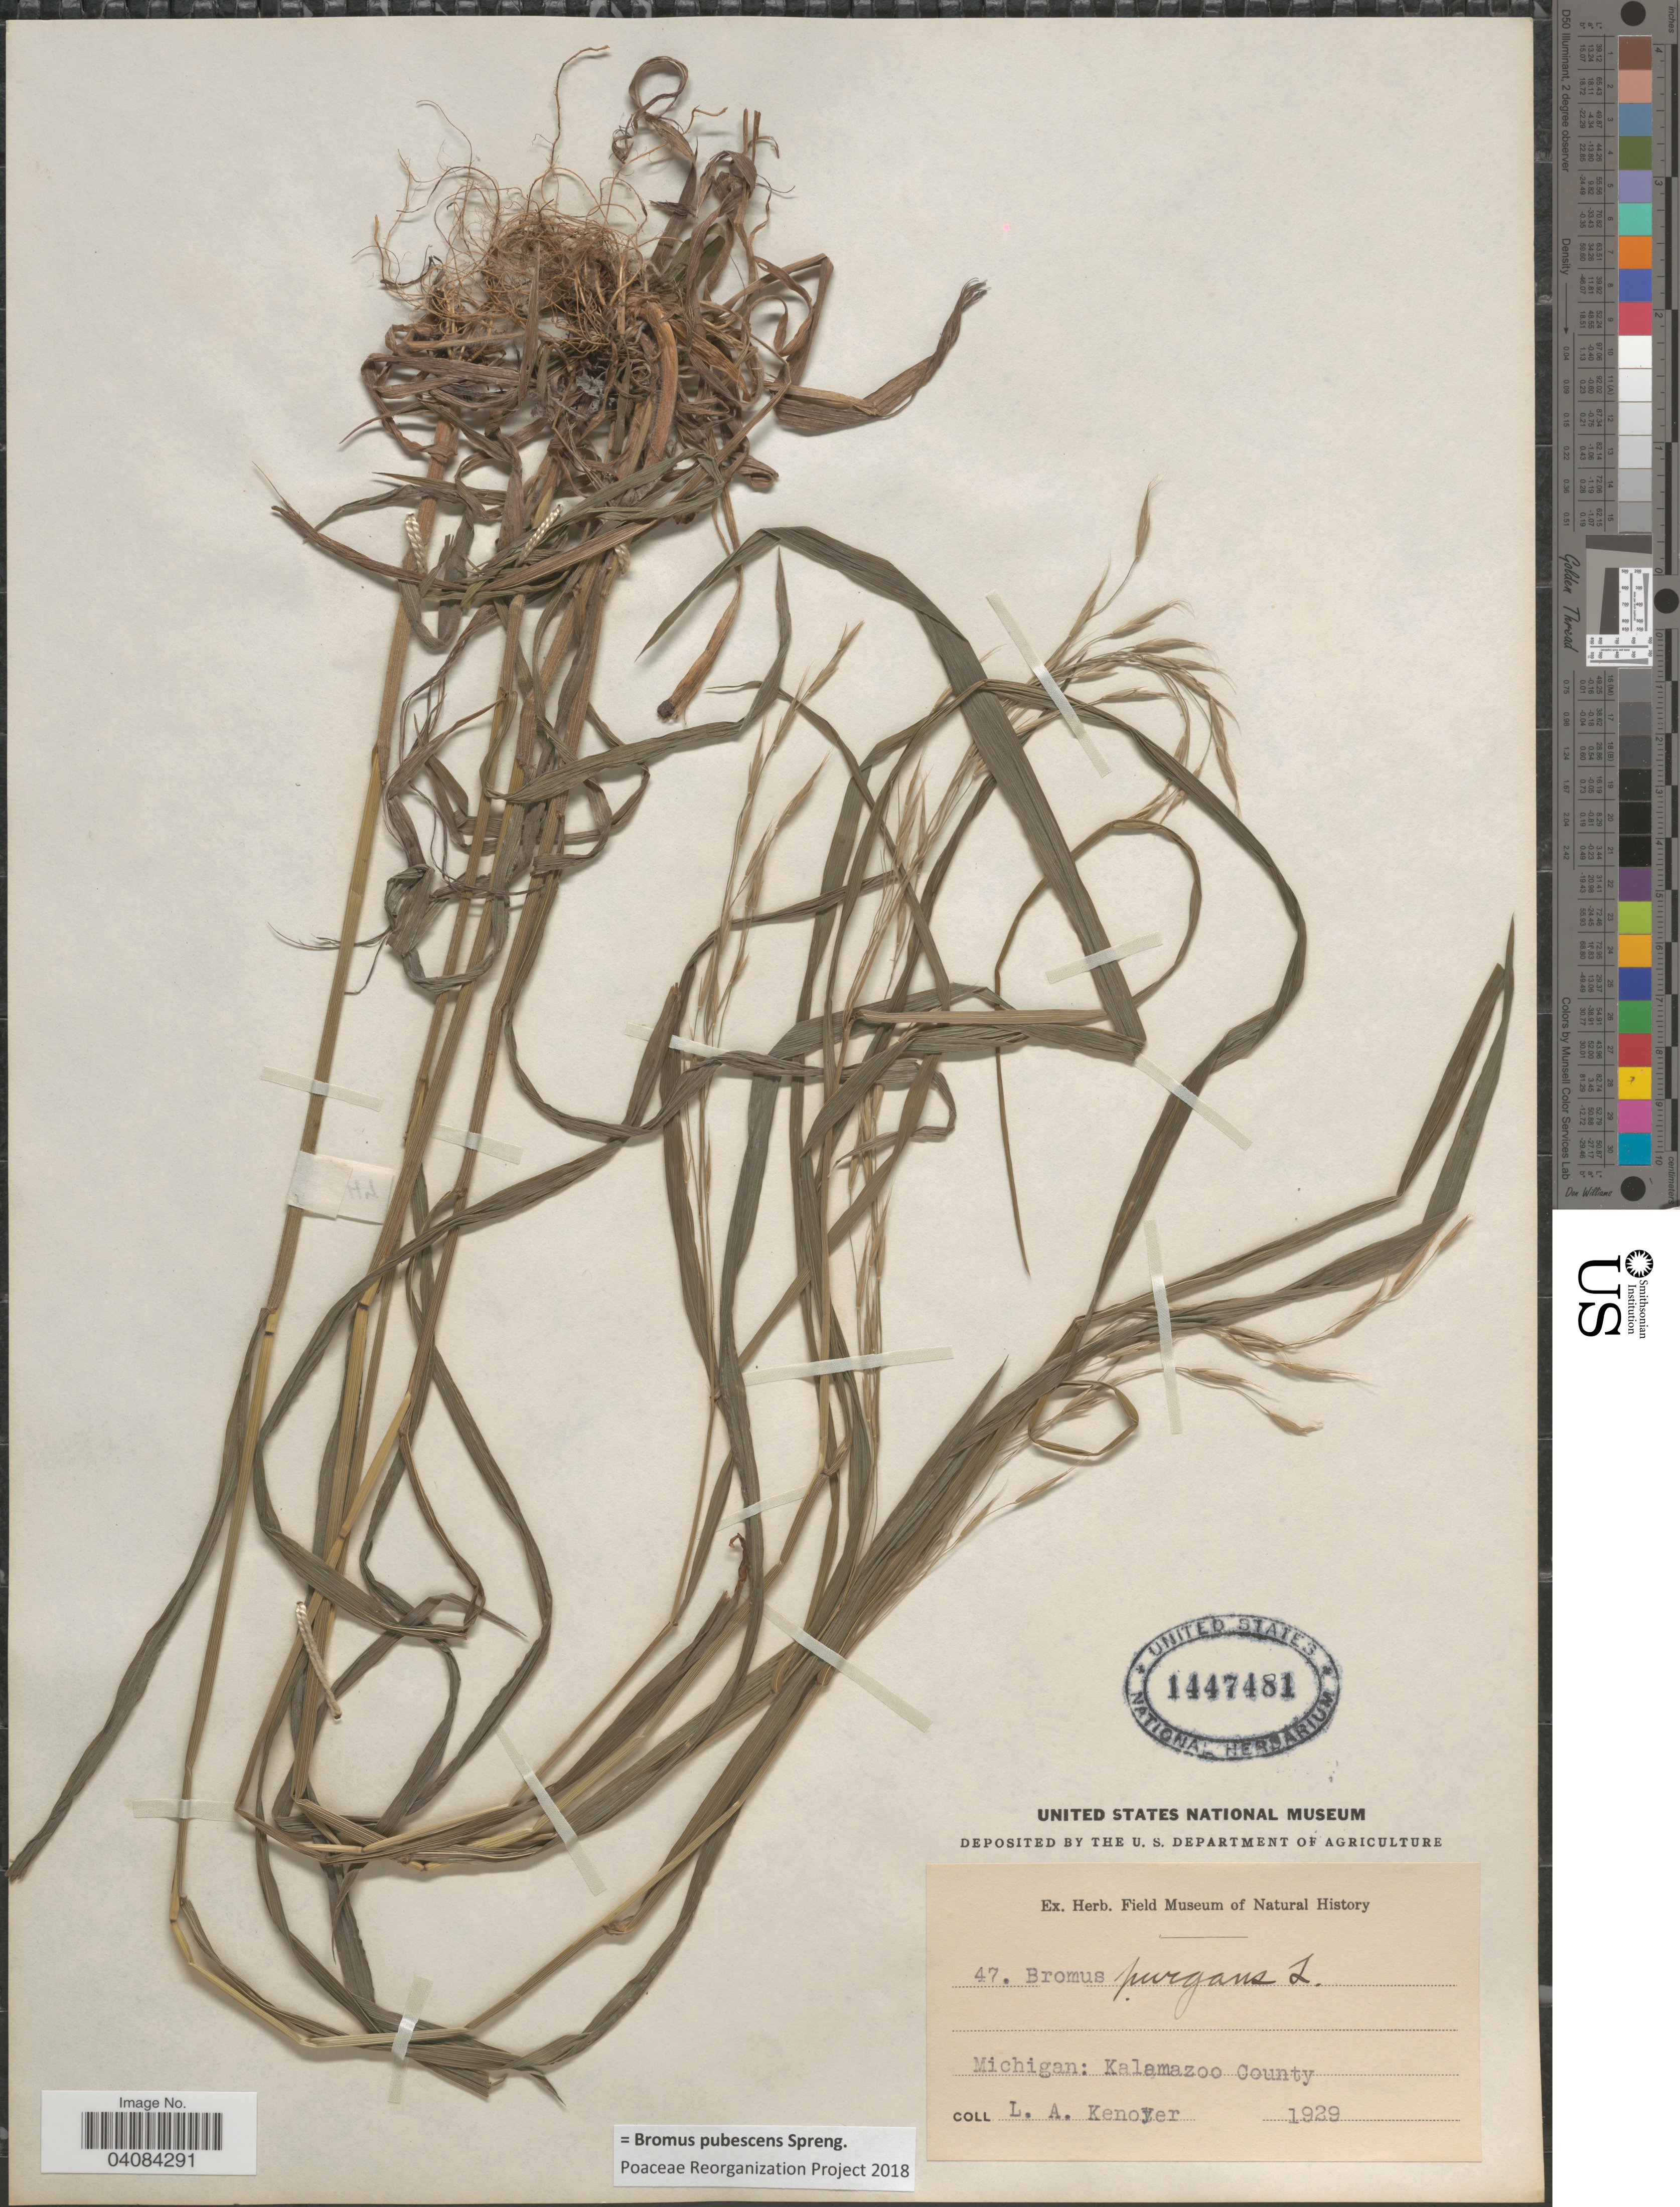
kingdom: Plantae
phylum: Tracheophyta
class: Liliopsida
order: Poales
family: Poaceae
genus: Bromus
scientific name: Bromus pubescens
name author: Muhl. ex Willd.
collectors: L. Kenover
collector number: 47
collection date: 1929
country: United States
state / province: Michigan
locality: Kalamazoo County.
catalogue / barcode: US 1447481